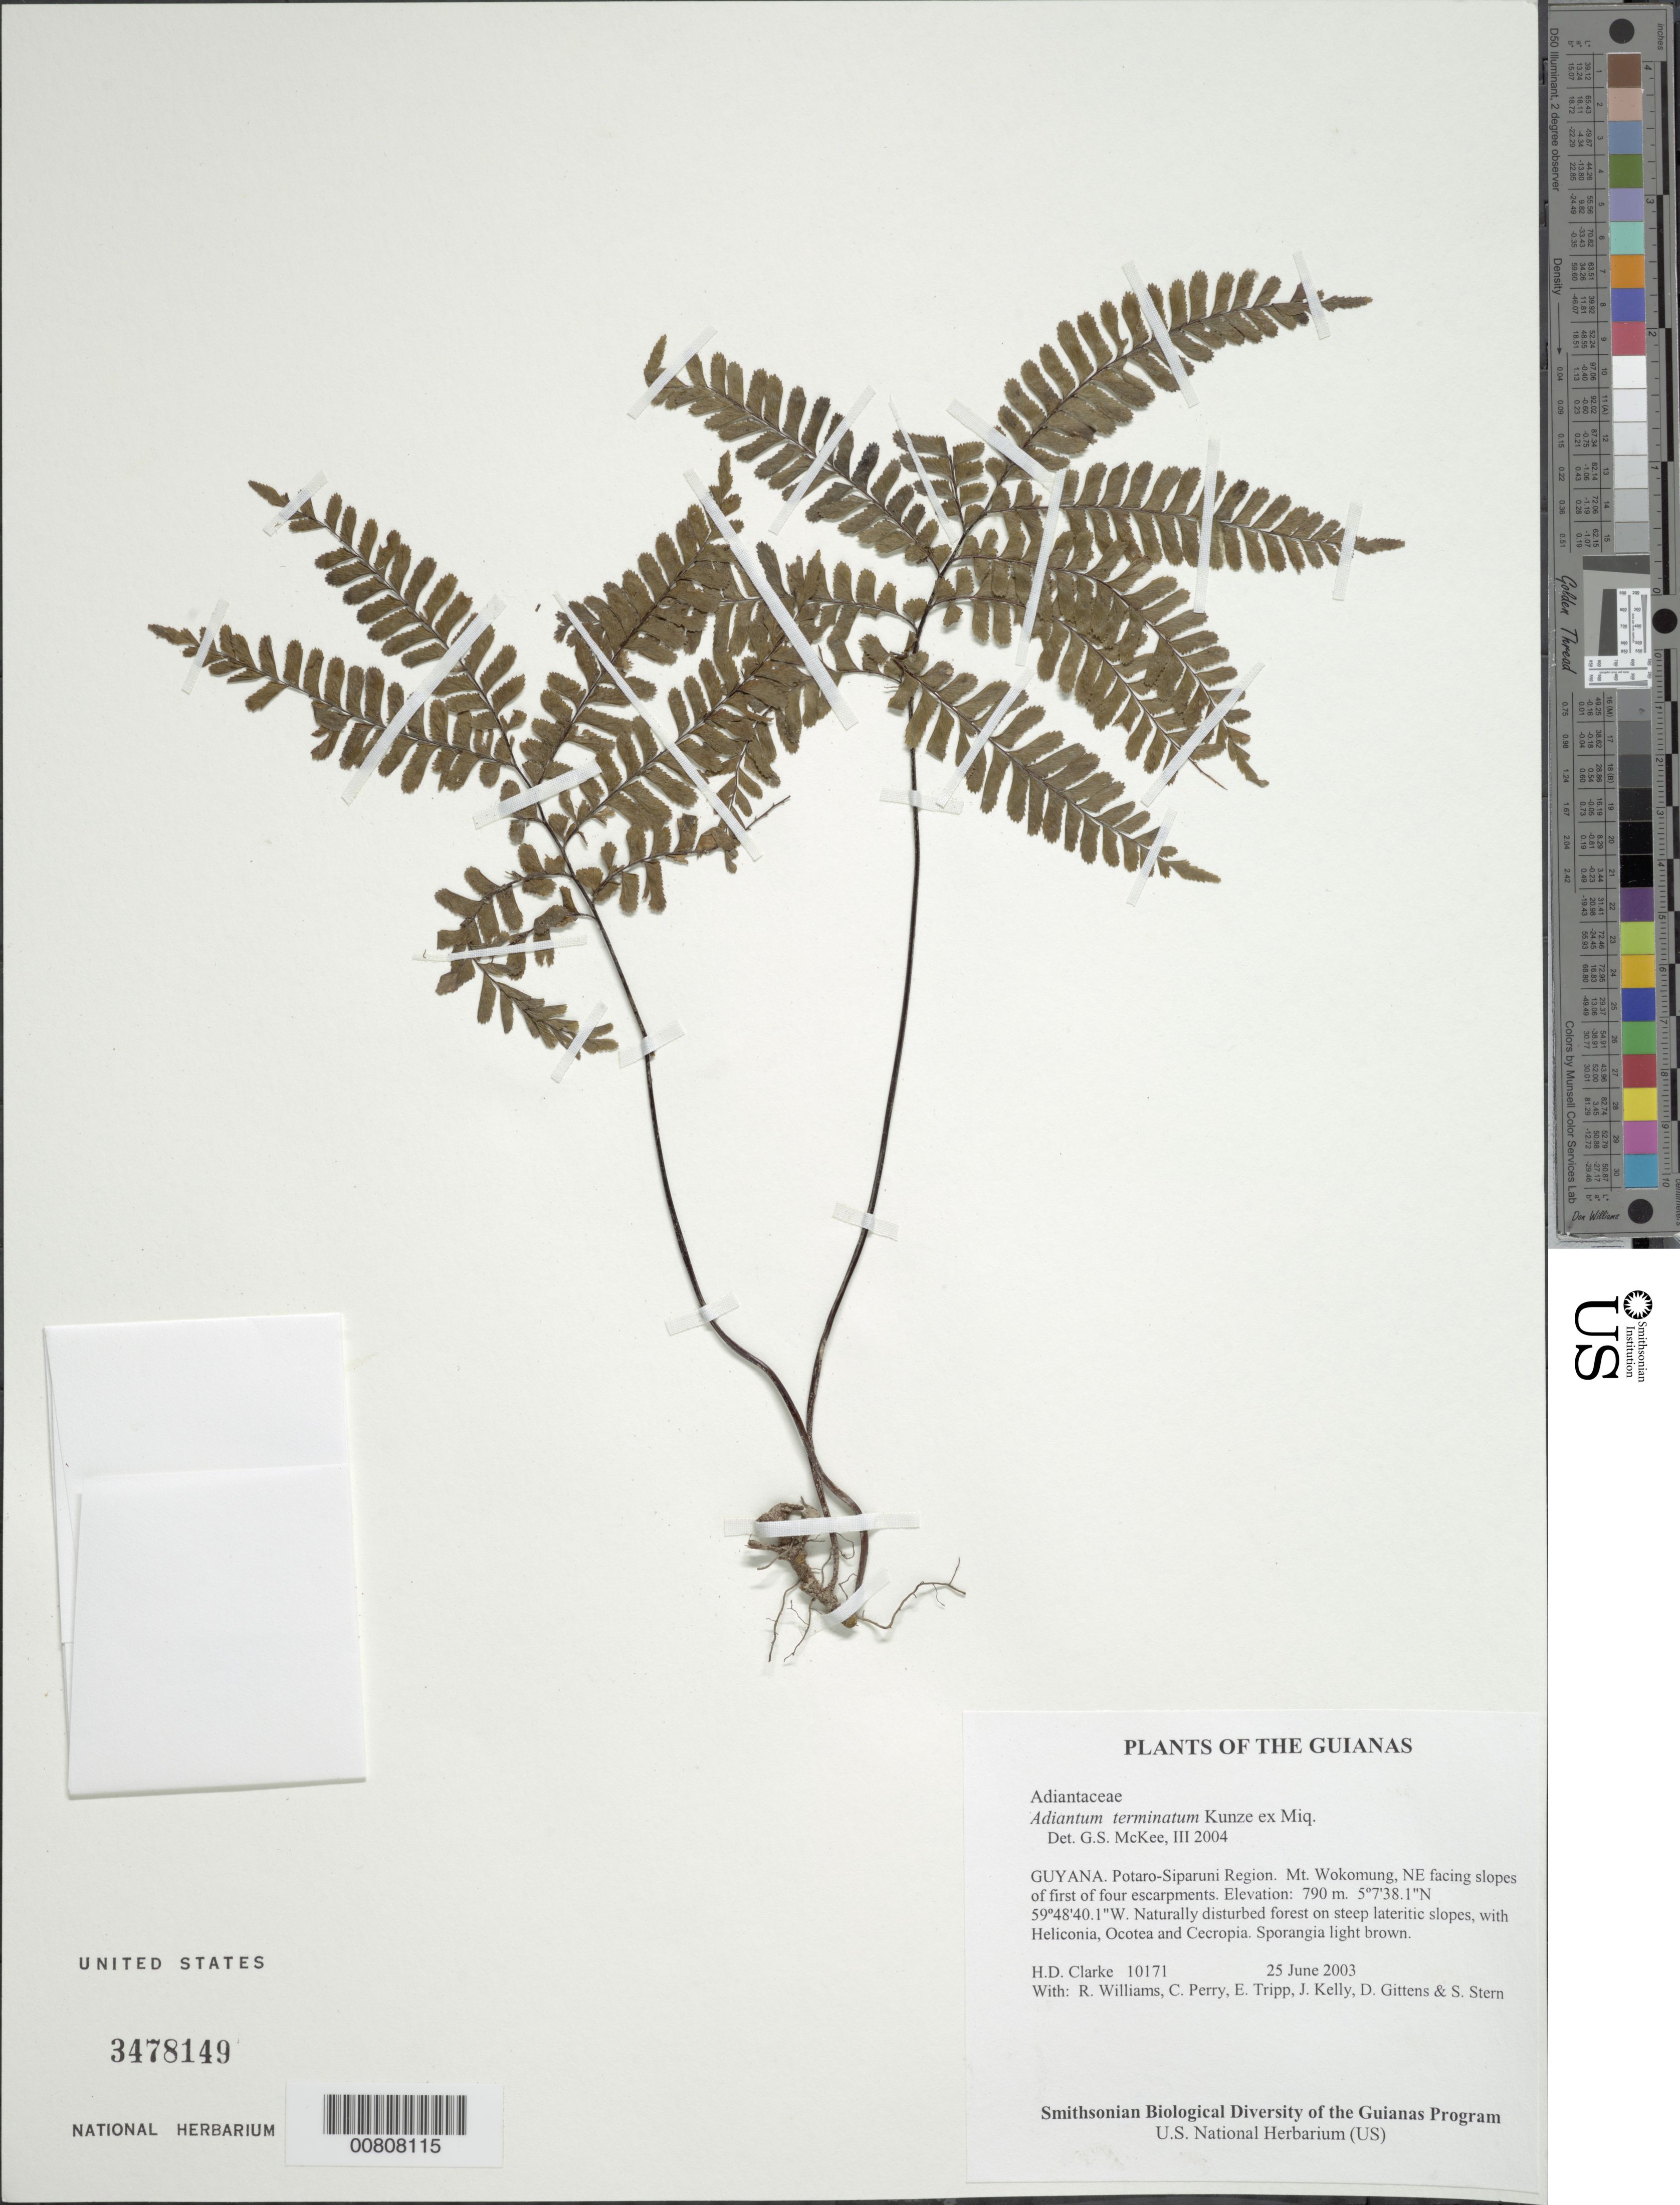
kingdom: Plantae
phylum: Tracheophyta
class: Polypodiopsida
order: Polypodiales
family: Pteridaceae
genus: Adiantum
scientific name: Adiantum terminatum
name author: Kunze ex Miq.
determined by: McKee, G. S., (US), NMNH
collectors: H. D. Clarke, R. Williams, C. Perry, E. Tripp, J. Kelly, D. Gittens & S. R. Stern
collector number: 10171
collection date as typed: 25 June 2003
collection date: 2003-06-25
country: Guyana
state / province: Potaro-Siparuni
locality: Mt. Wokomung, NE facing slopes of first of four escarpments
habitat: Naturally disturbed forest on steep lateritic slopes, with Heliconia, Ocotea and Cecropia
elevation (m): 790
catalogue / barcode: US 3478149